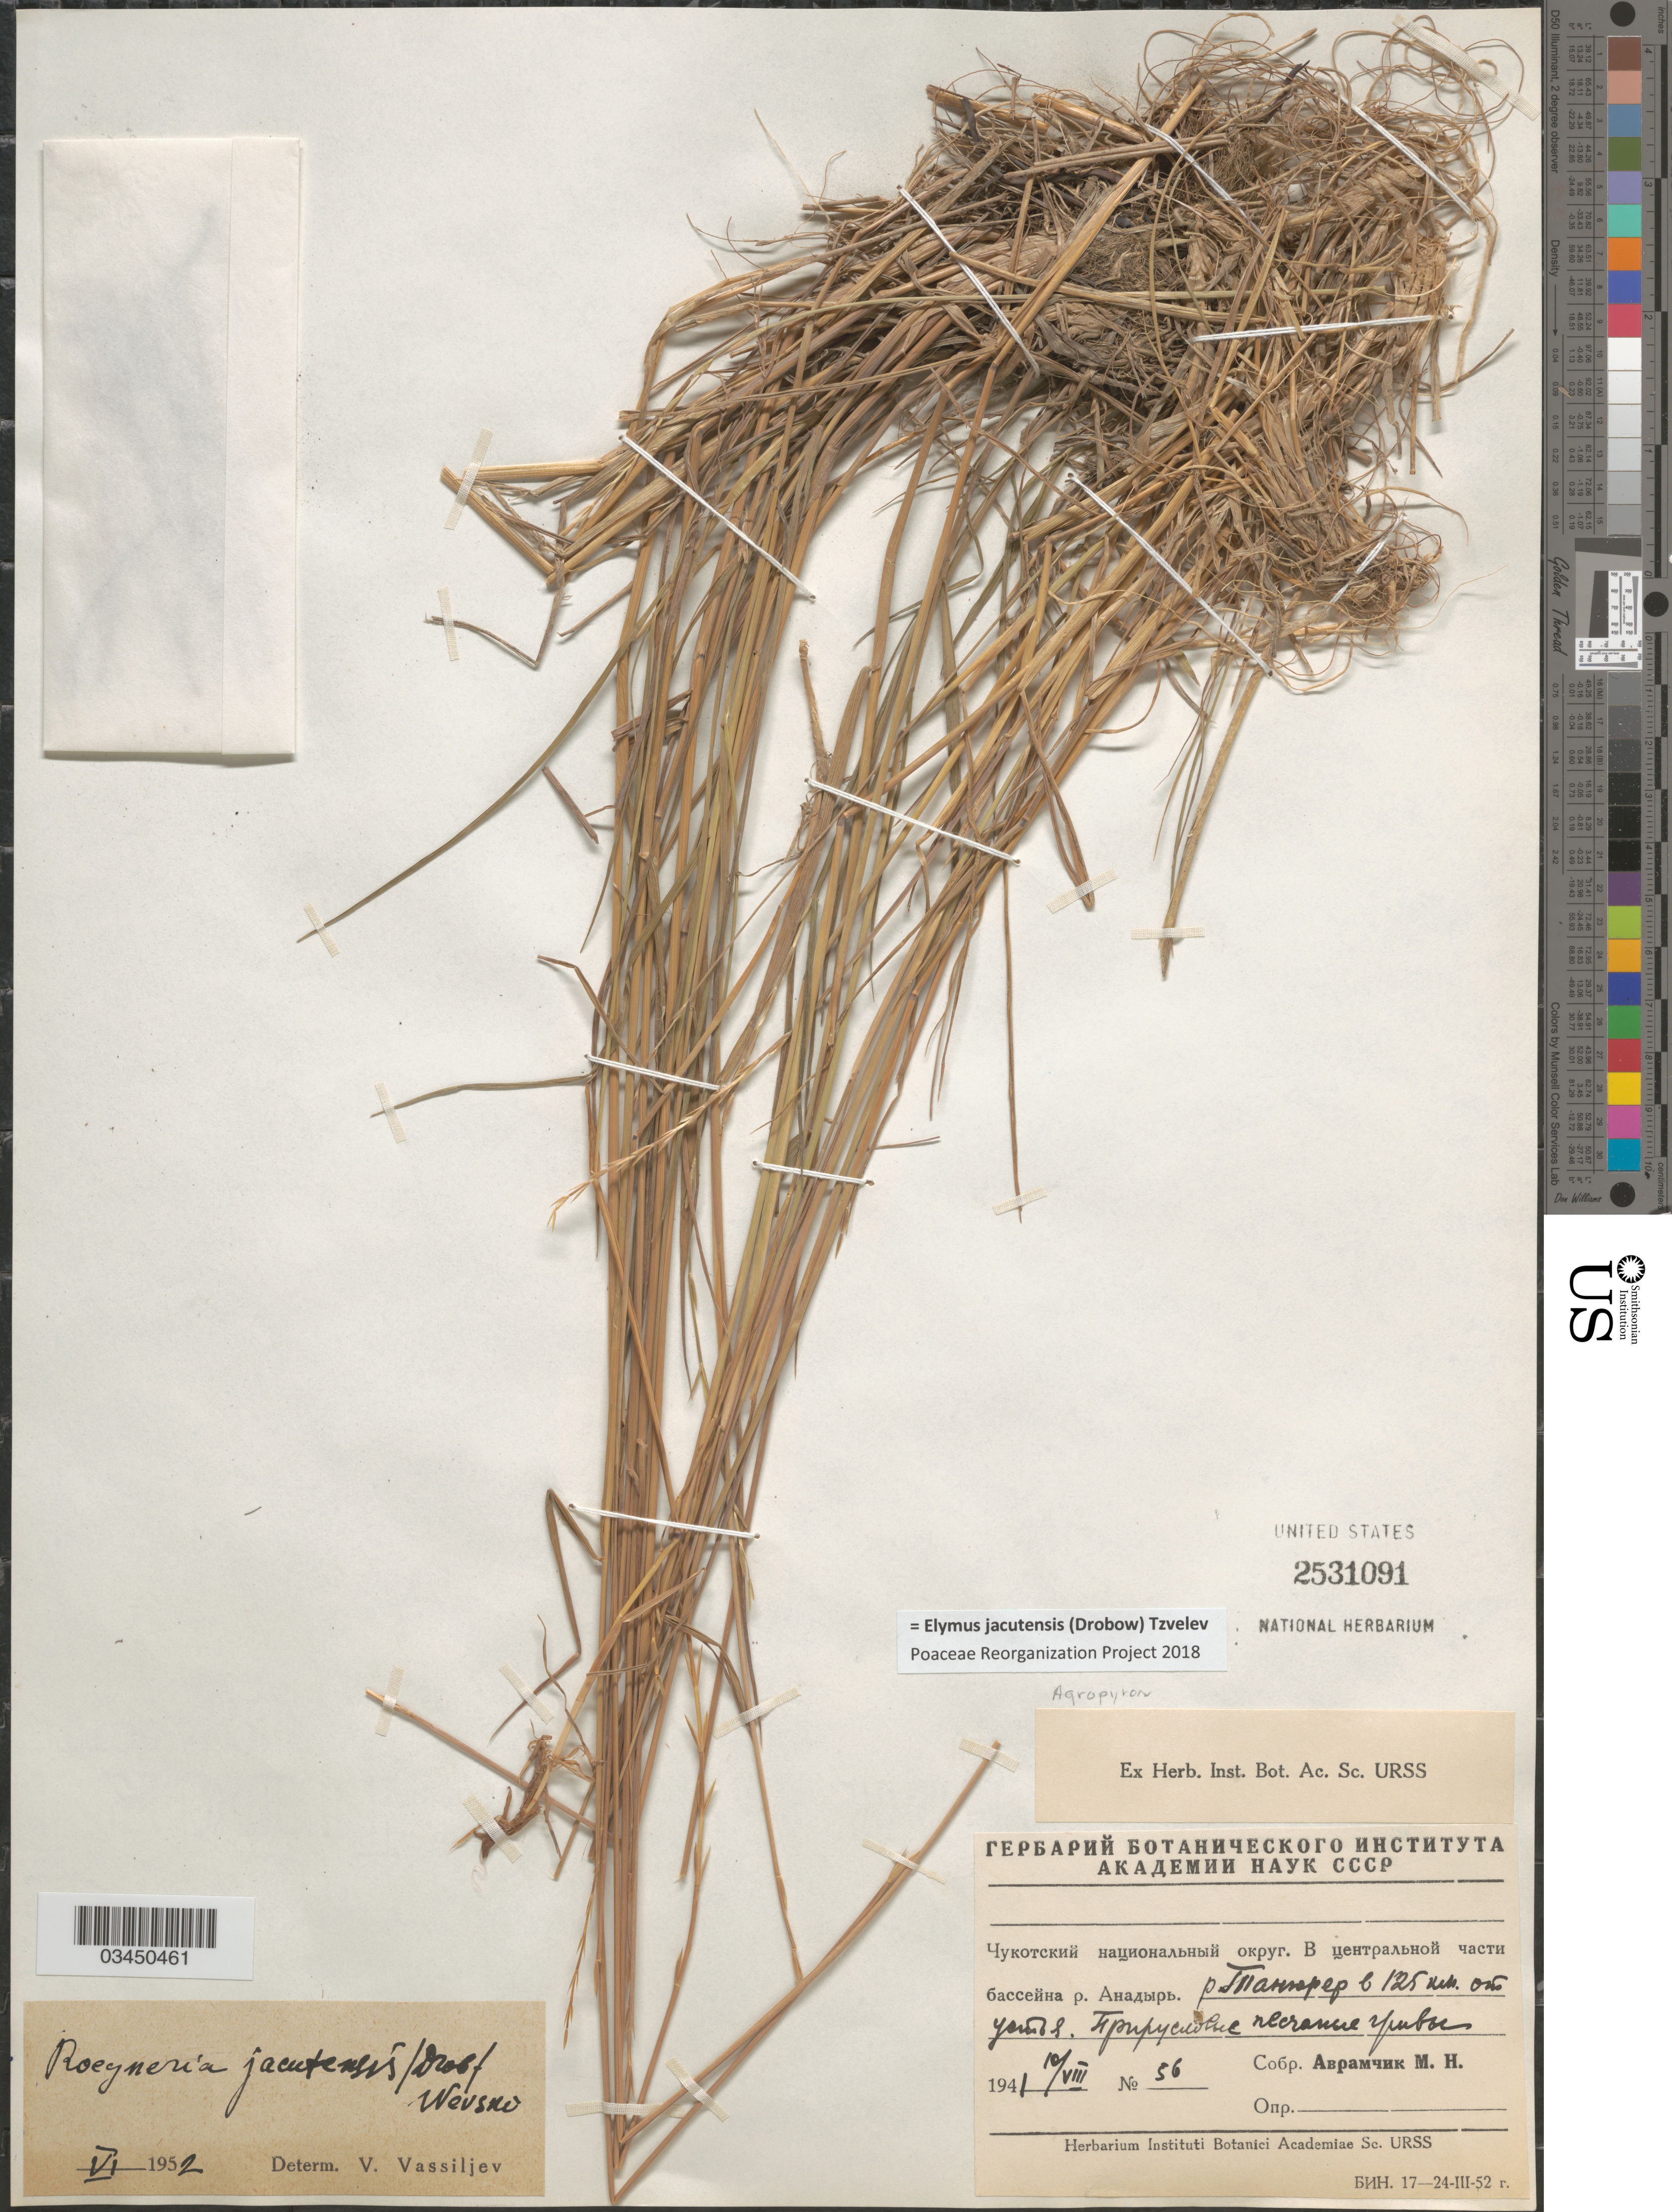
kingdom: Plantae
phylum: Tracheophyta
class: Liliopsida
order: Poales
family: Poaceae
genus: Elymus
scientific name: Elymus jacutensis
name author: (Drobow) Tzvelev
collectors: M. Avramchik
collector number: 56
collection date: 1941-08-10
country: Russian Federation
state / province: Chukotka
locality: Basin of river Anadyr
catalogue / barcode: US 2531091